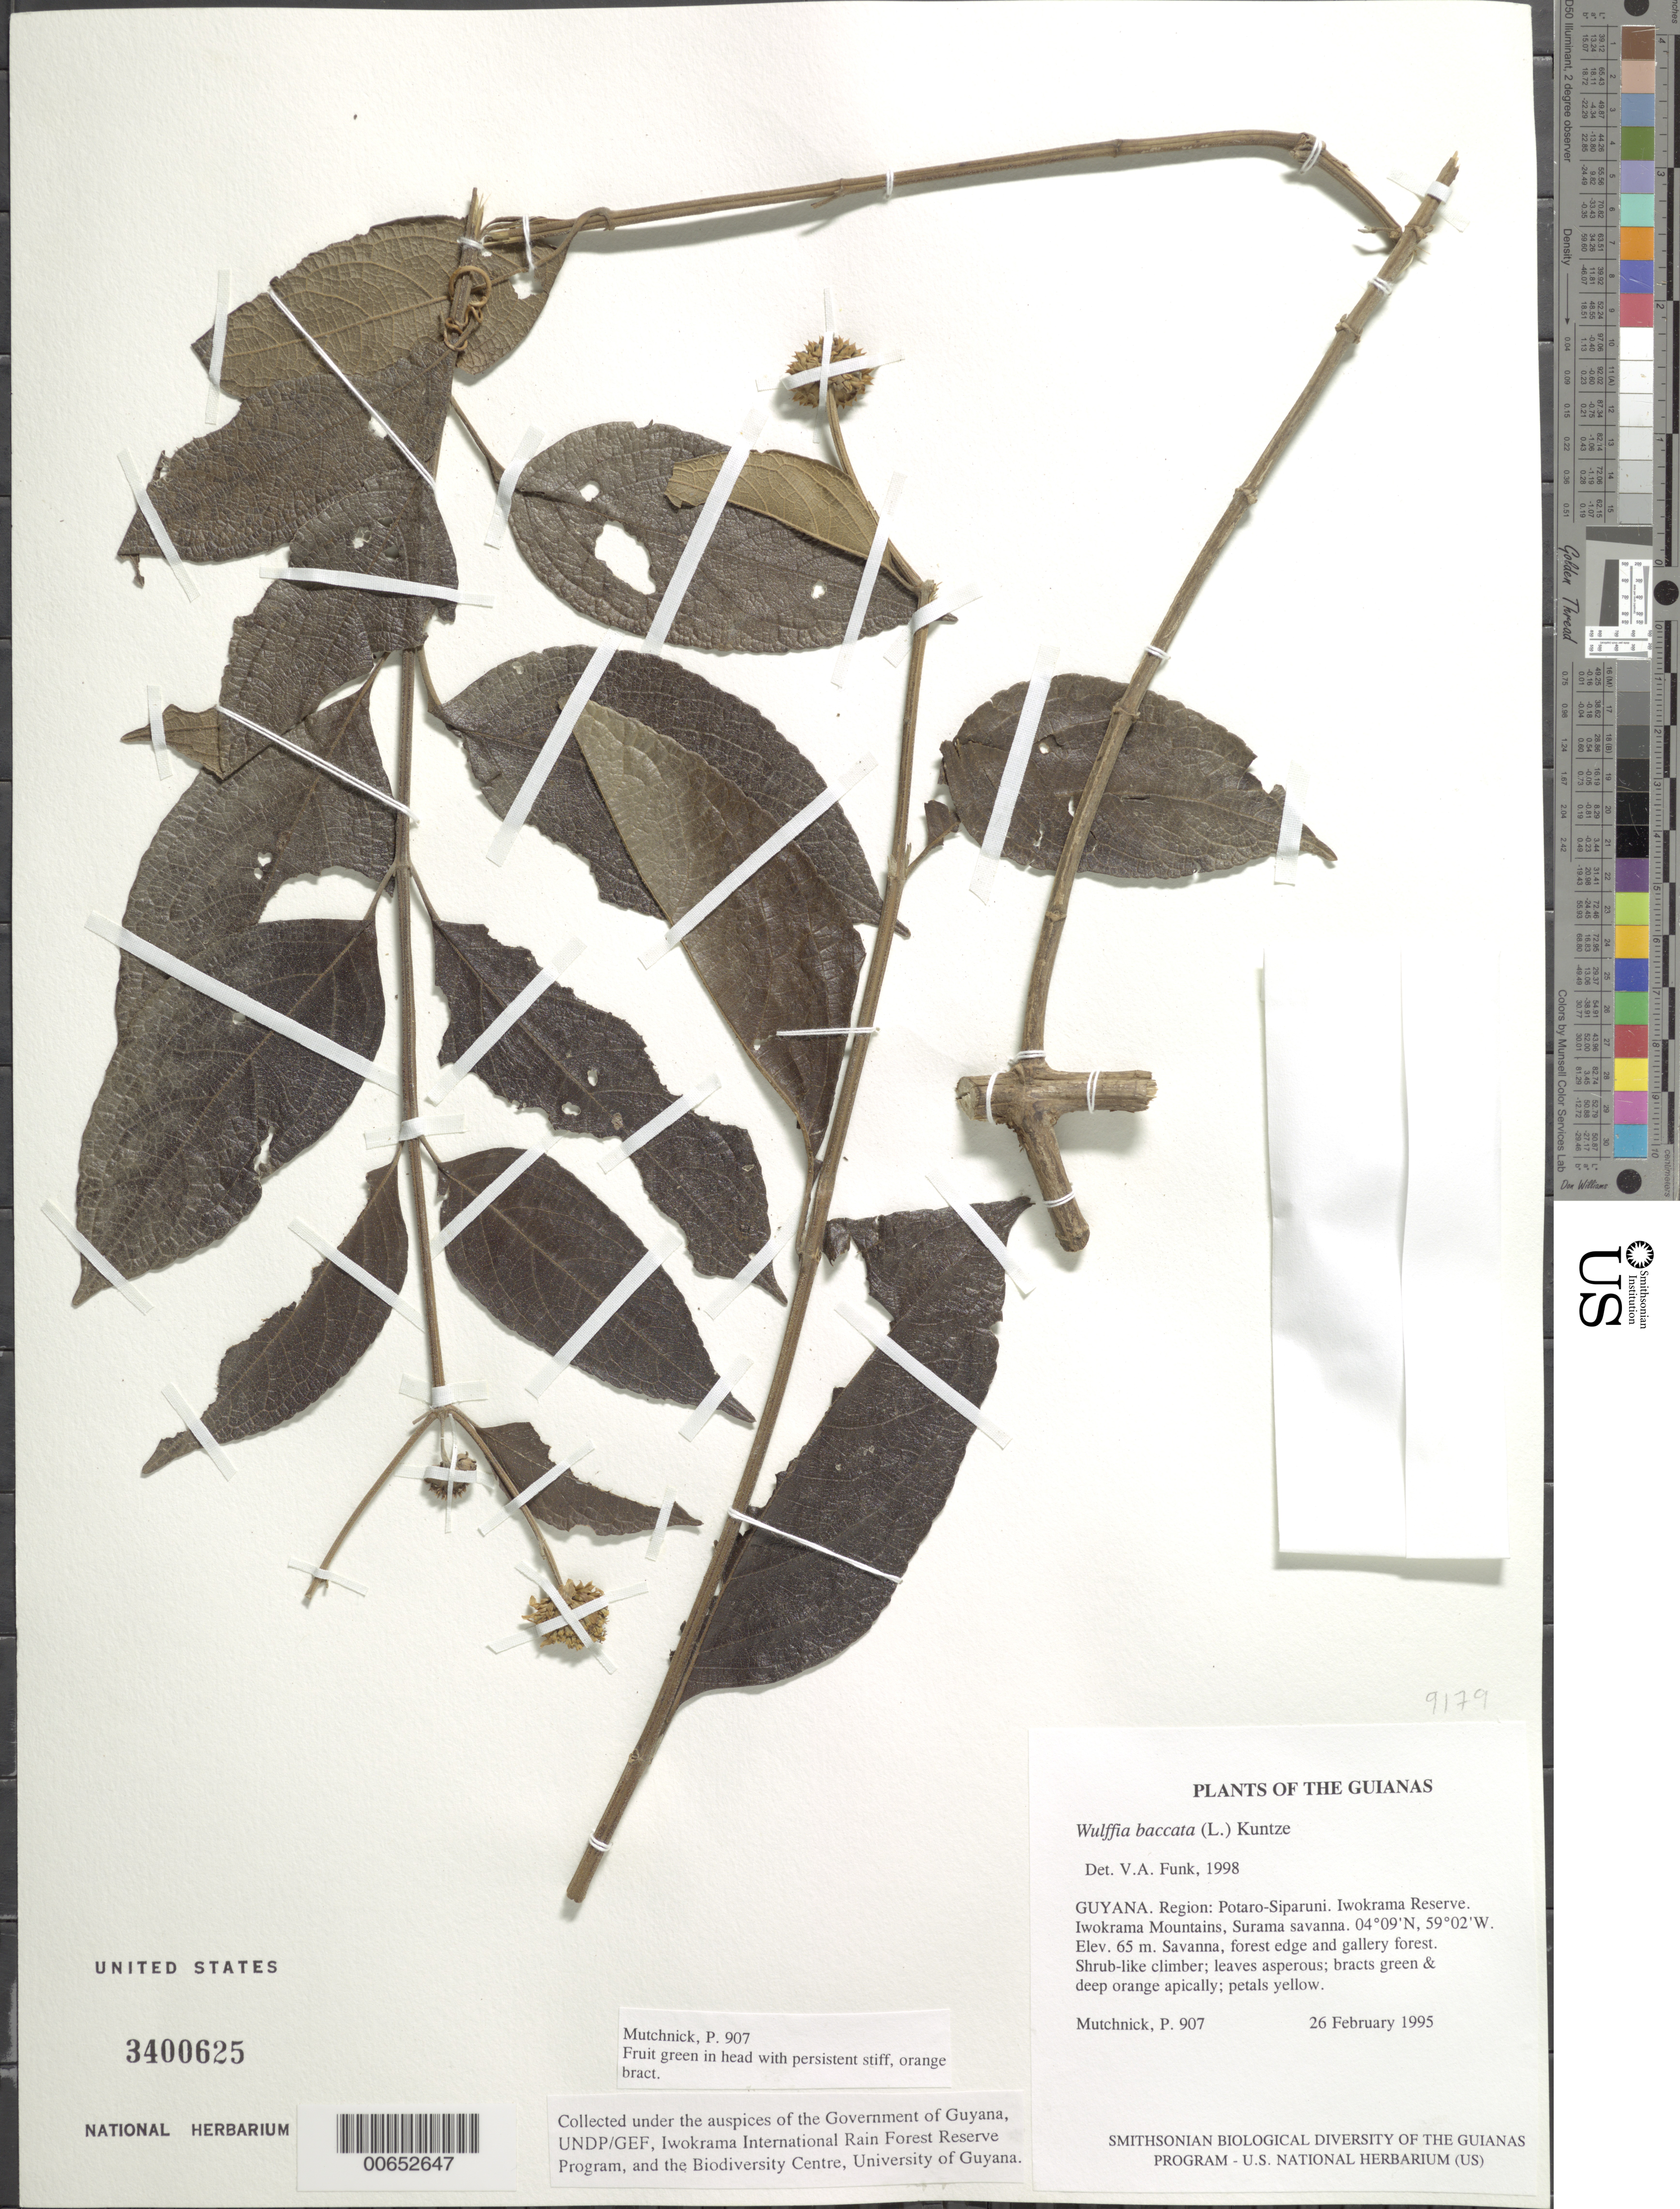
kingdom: Plantae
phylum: Tracheophyta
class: Magnoliopsida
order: Asterales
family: Asteraceae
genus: Wulffia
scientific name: Wulffia baccata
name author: (L. f.) Kuntze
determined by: Funk, Vicki A., (BOT), Smithsonian Institution - National Museum of Natural History (UNITED STATES)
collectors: P. Mutchnick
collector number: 907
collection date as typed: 26 February 1995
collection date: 1995-02-26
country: Guyana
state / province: Potaro-Siparuni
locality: Iwokrama Reserve. Iwokrama Mountains, Surama savanna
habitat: Savanna, forest edge and gallery forest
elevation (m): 65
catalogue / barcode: US 3400625